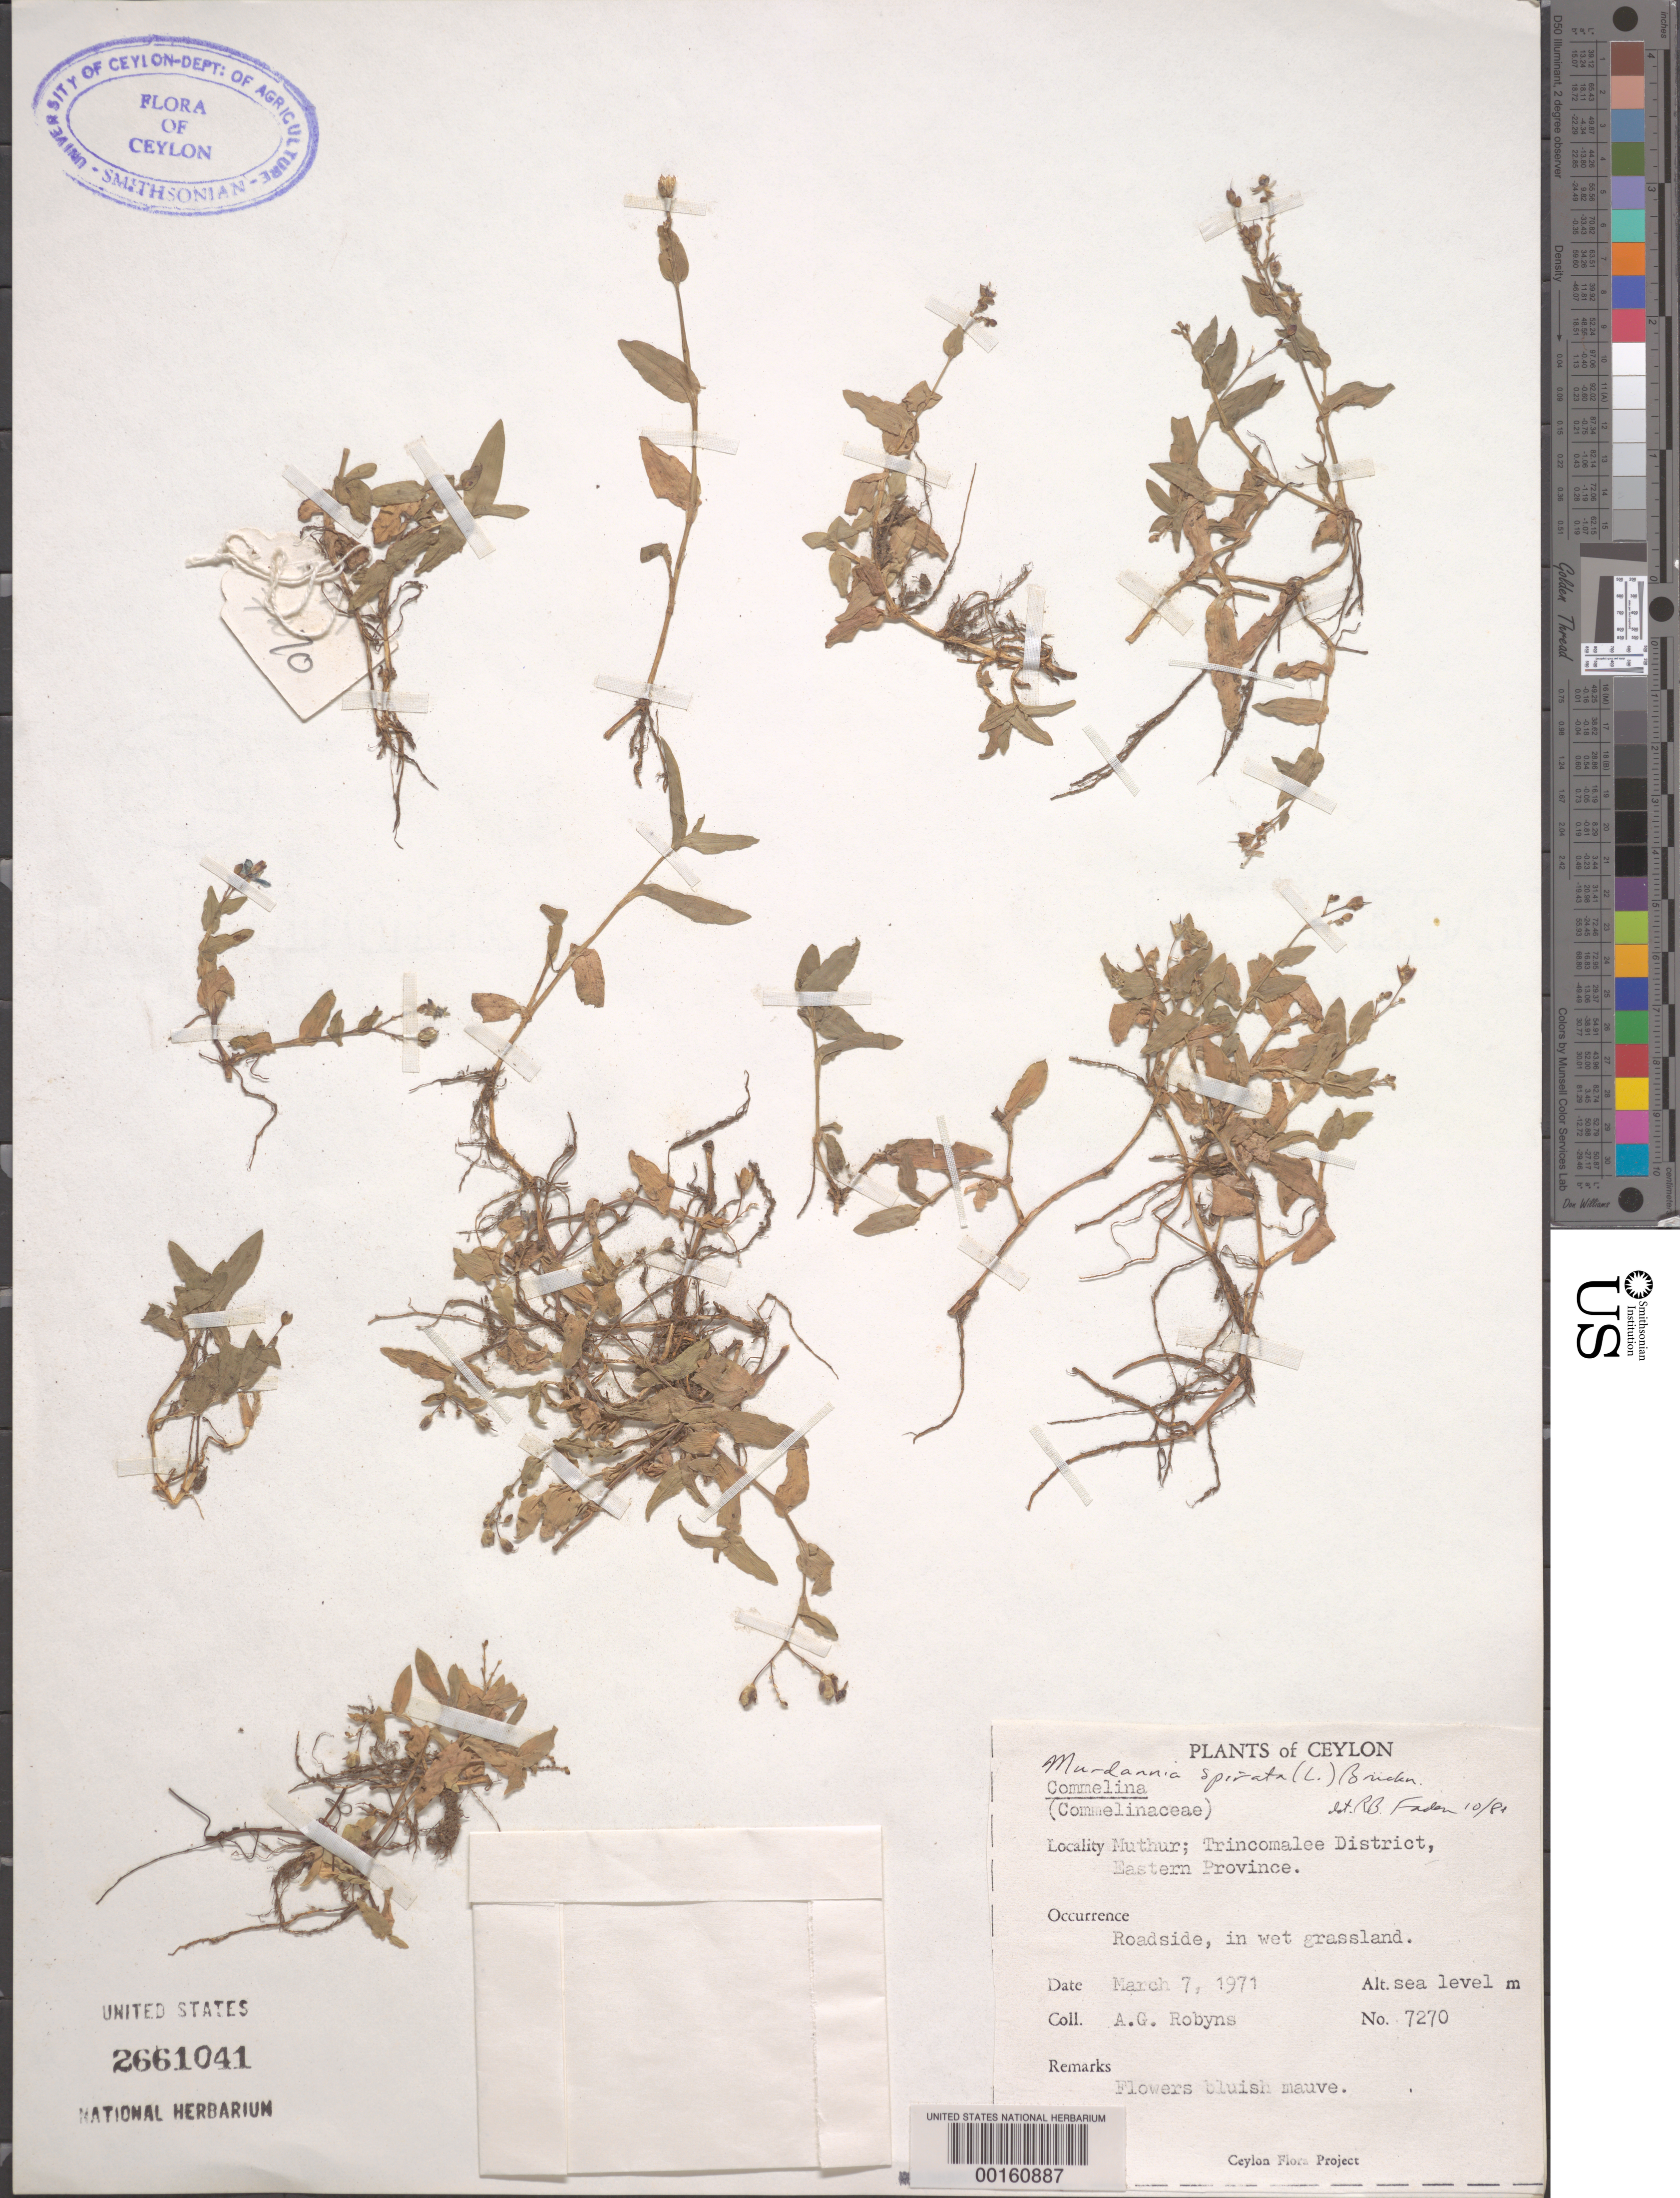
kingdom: Plantae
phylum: Tracheophyta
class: Liliopsida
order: Commelinales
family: Commelinaceae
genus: Murdannia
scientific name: Murdannia spirata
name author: (L.) G. Brückn.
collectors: A. G. Robyns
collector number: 7270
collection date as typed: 07 Mar 1971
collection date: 1971-03-07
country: Sri Lanka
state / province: Eastern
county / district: Trincomalee Dist.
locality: Muthur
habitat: Roadside, wet grassland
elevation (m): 1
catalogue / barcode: US 2661041